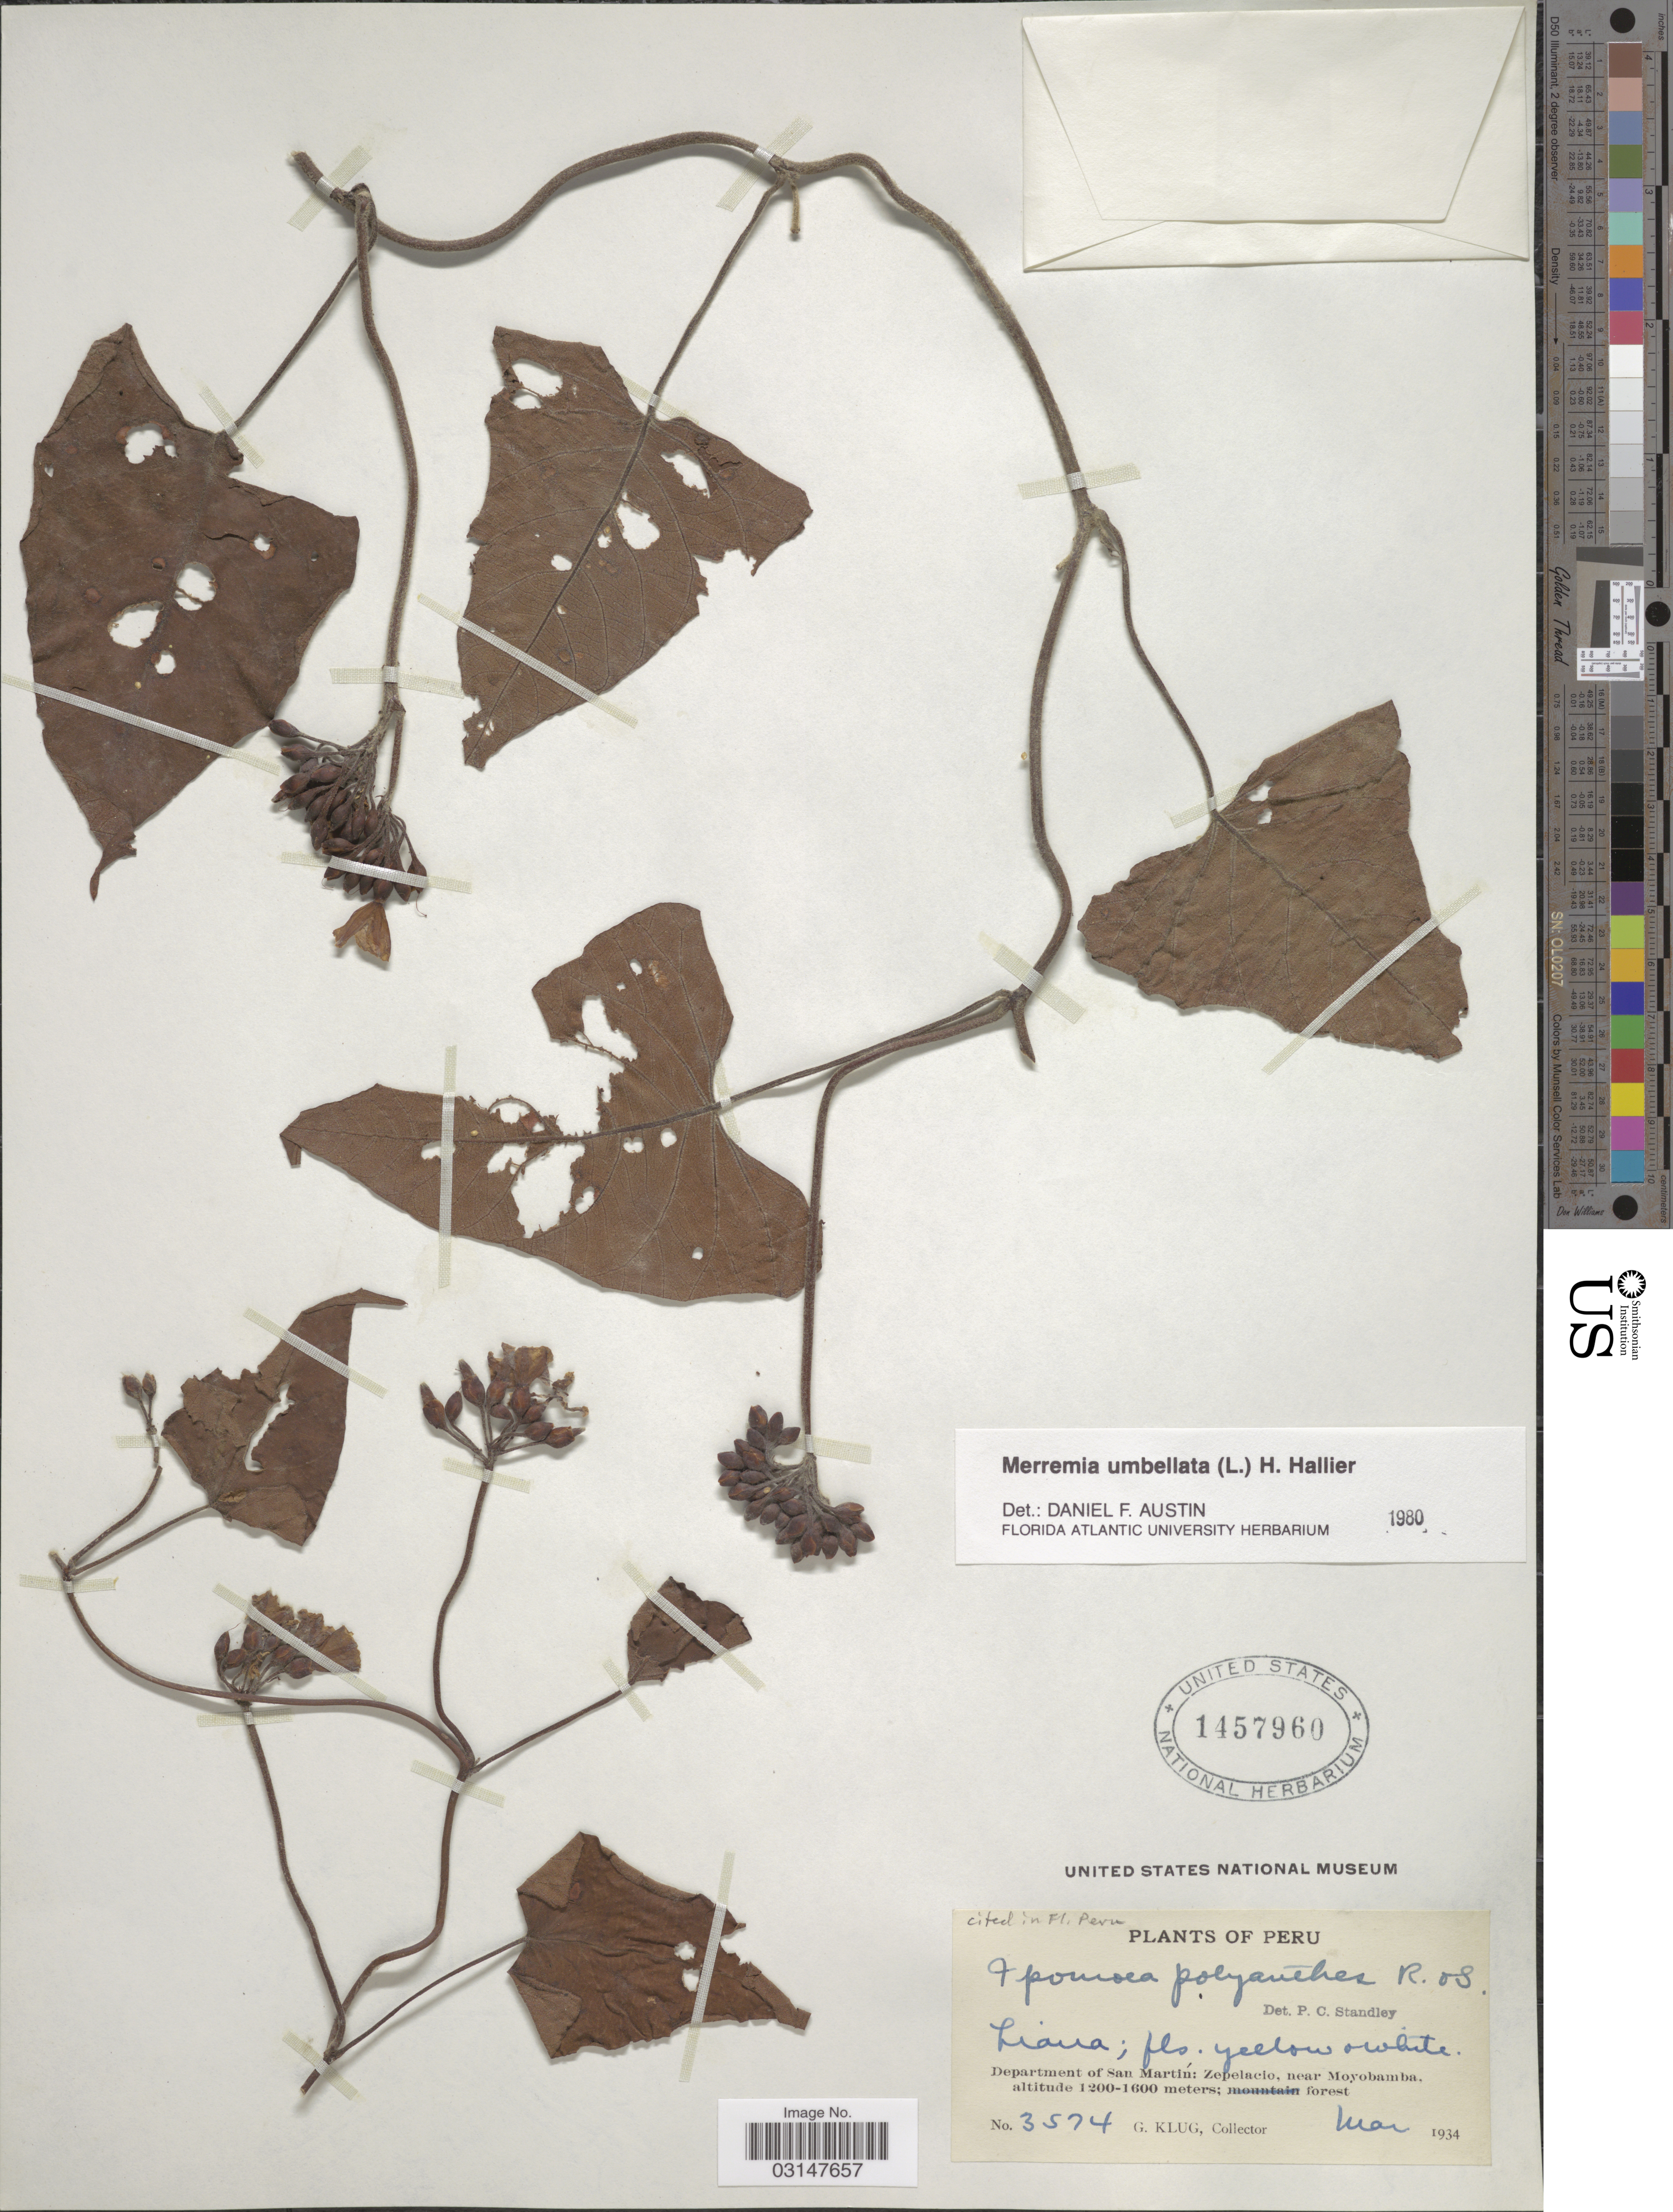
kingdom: Plantae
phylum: Tracheophyta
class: Magnoliopsida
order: Solanales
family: Convolvulaceae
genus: Camonea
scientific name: Camonea umbellata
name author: (L.) A. R. Simões & Staples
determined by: Strong, Mark T., (BOT), Smithsonian Institution - National Museum of Natural History (UNITED STATES)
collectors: G. Klug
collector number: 3574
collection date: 1934-03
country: Peru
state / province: San Martín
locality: Department of San Martín: Zepelacio, near Moyobamba.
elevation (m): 1200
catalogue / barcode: US 1457960